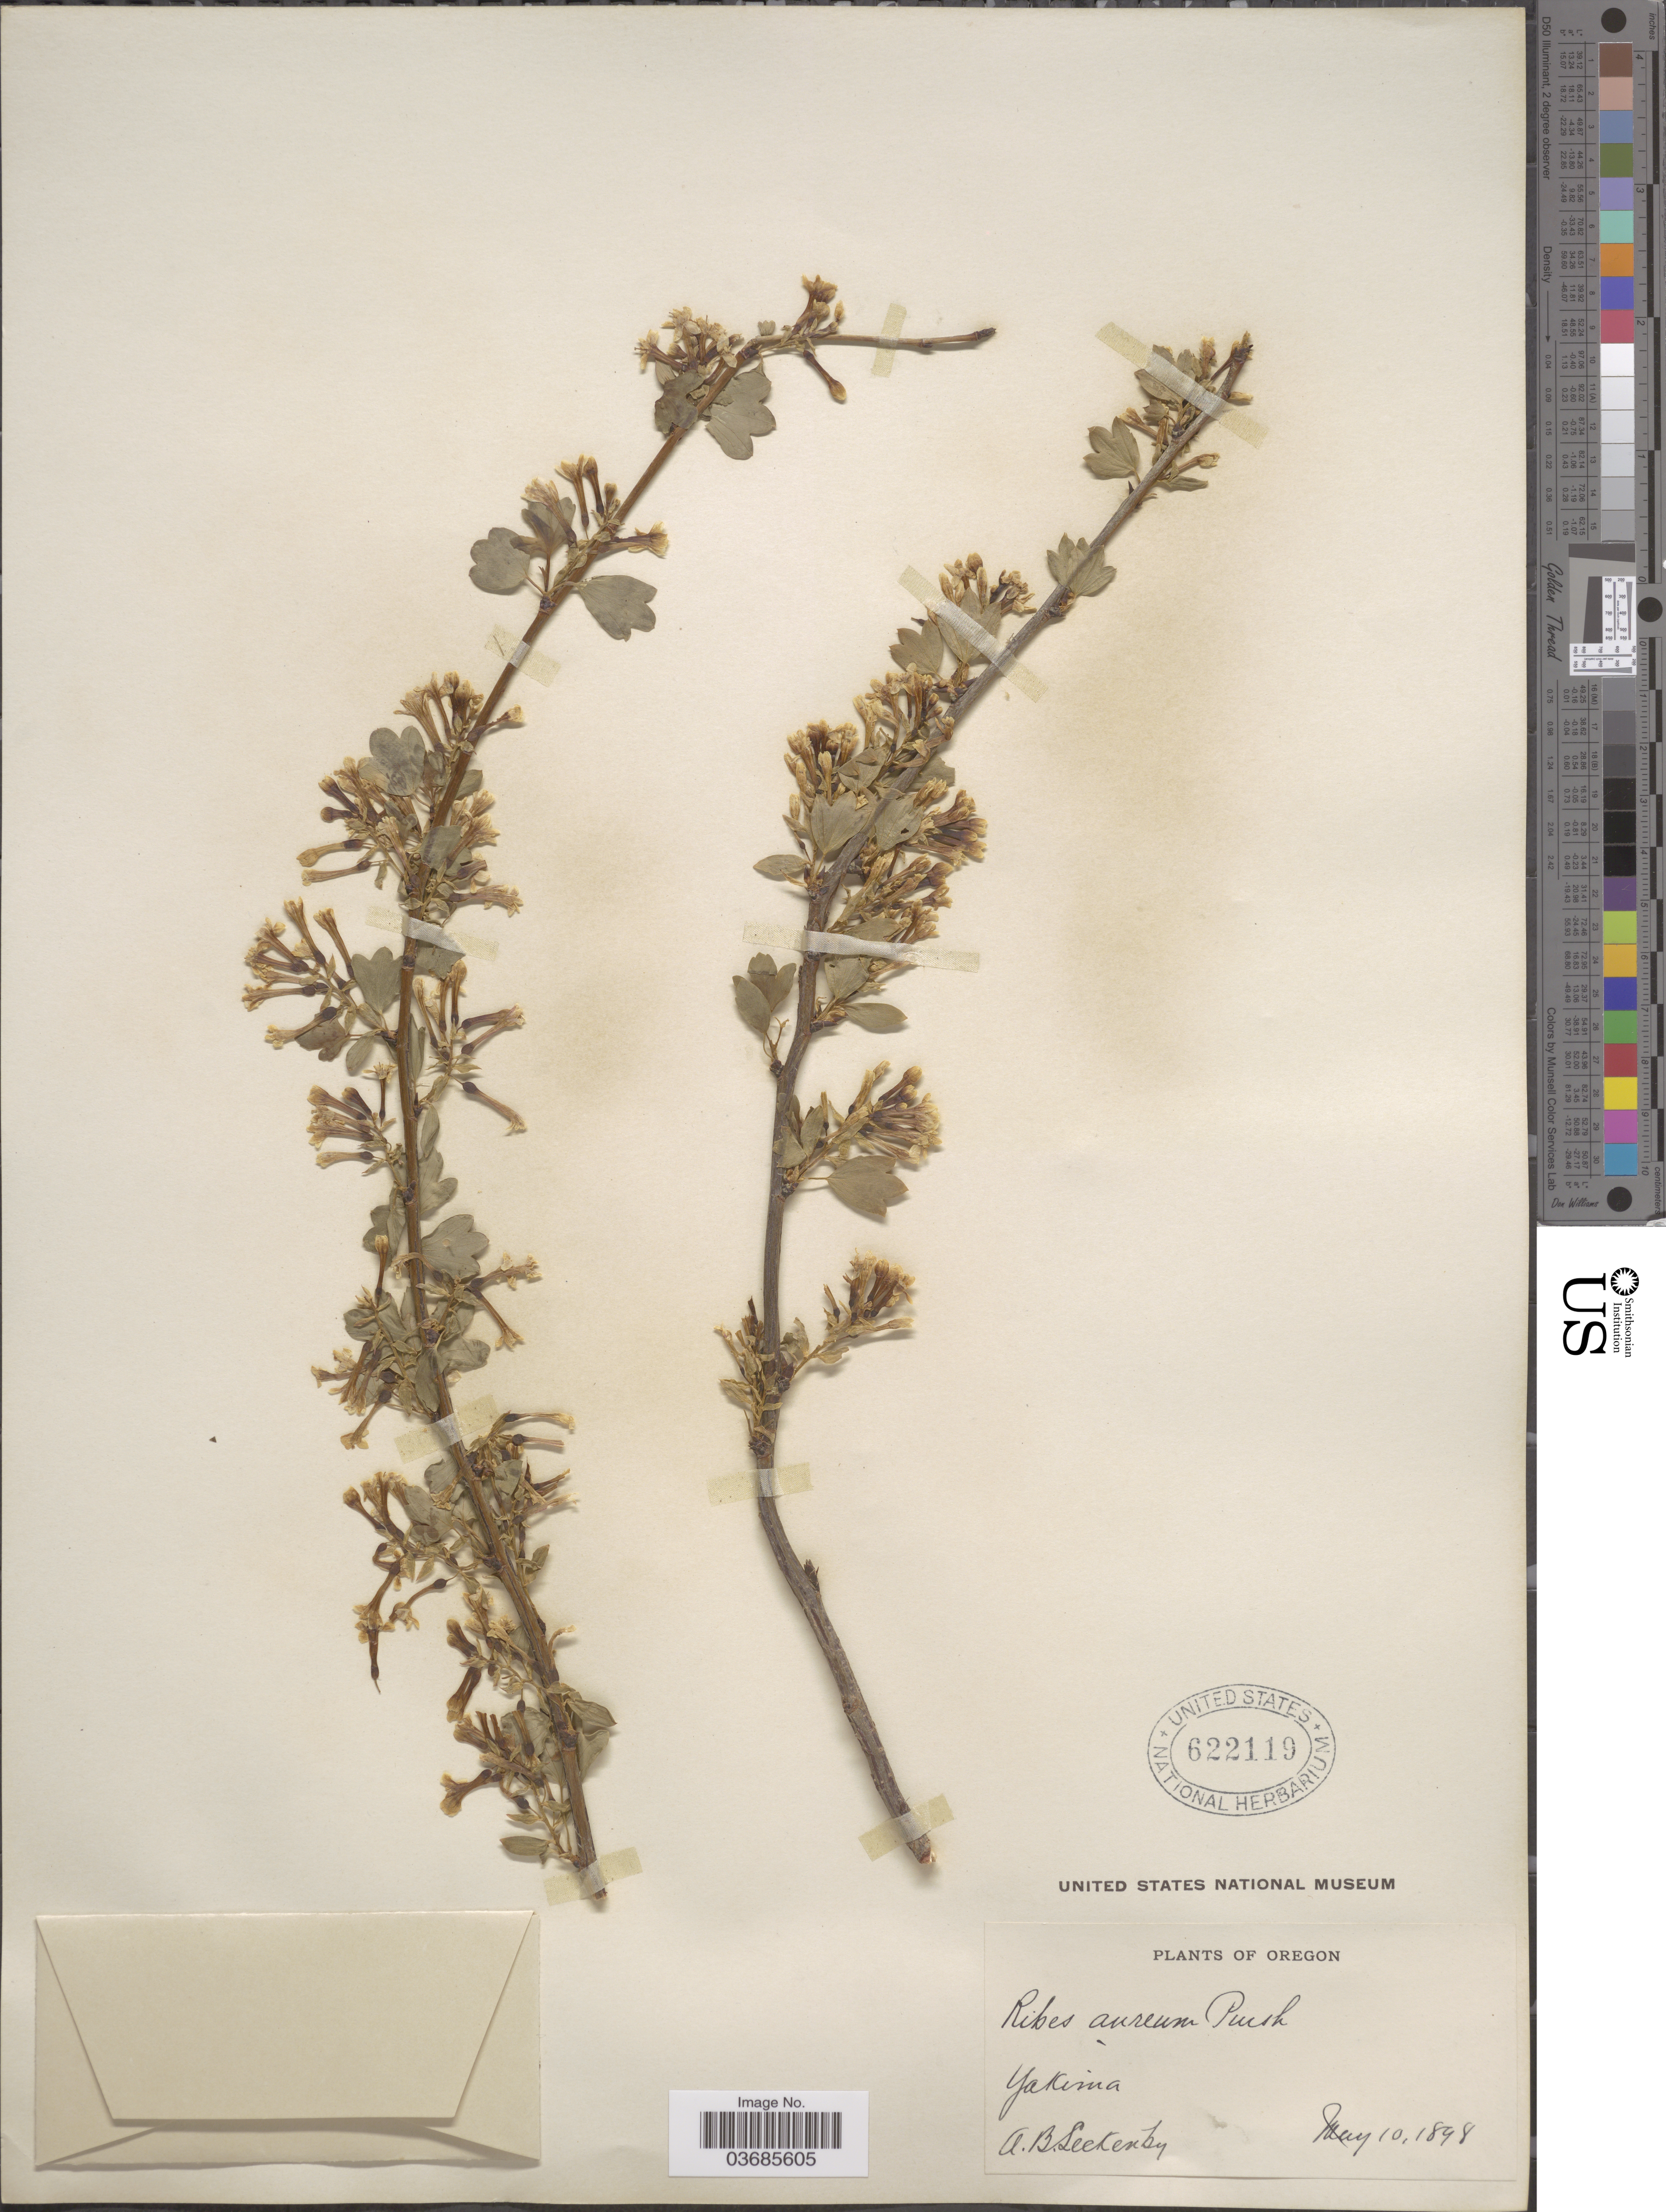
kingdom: Plantae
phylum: Tracheophyta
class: Magnoliopsida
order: Saxifragales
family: Grossulariaceae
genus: Ribes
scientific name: Ribes aureum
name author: Pursh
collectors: A. Leckenby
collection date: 1898-05-10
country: United States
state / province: Oregon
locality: Yakima.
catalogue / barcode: US 622119